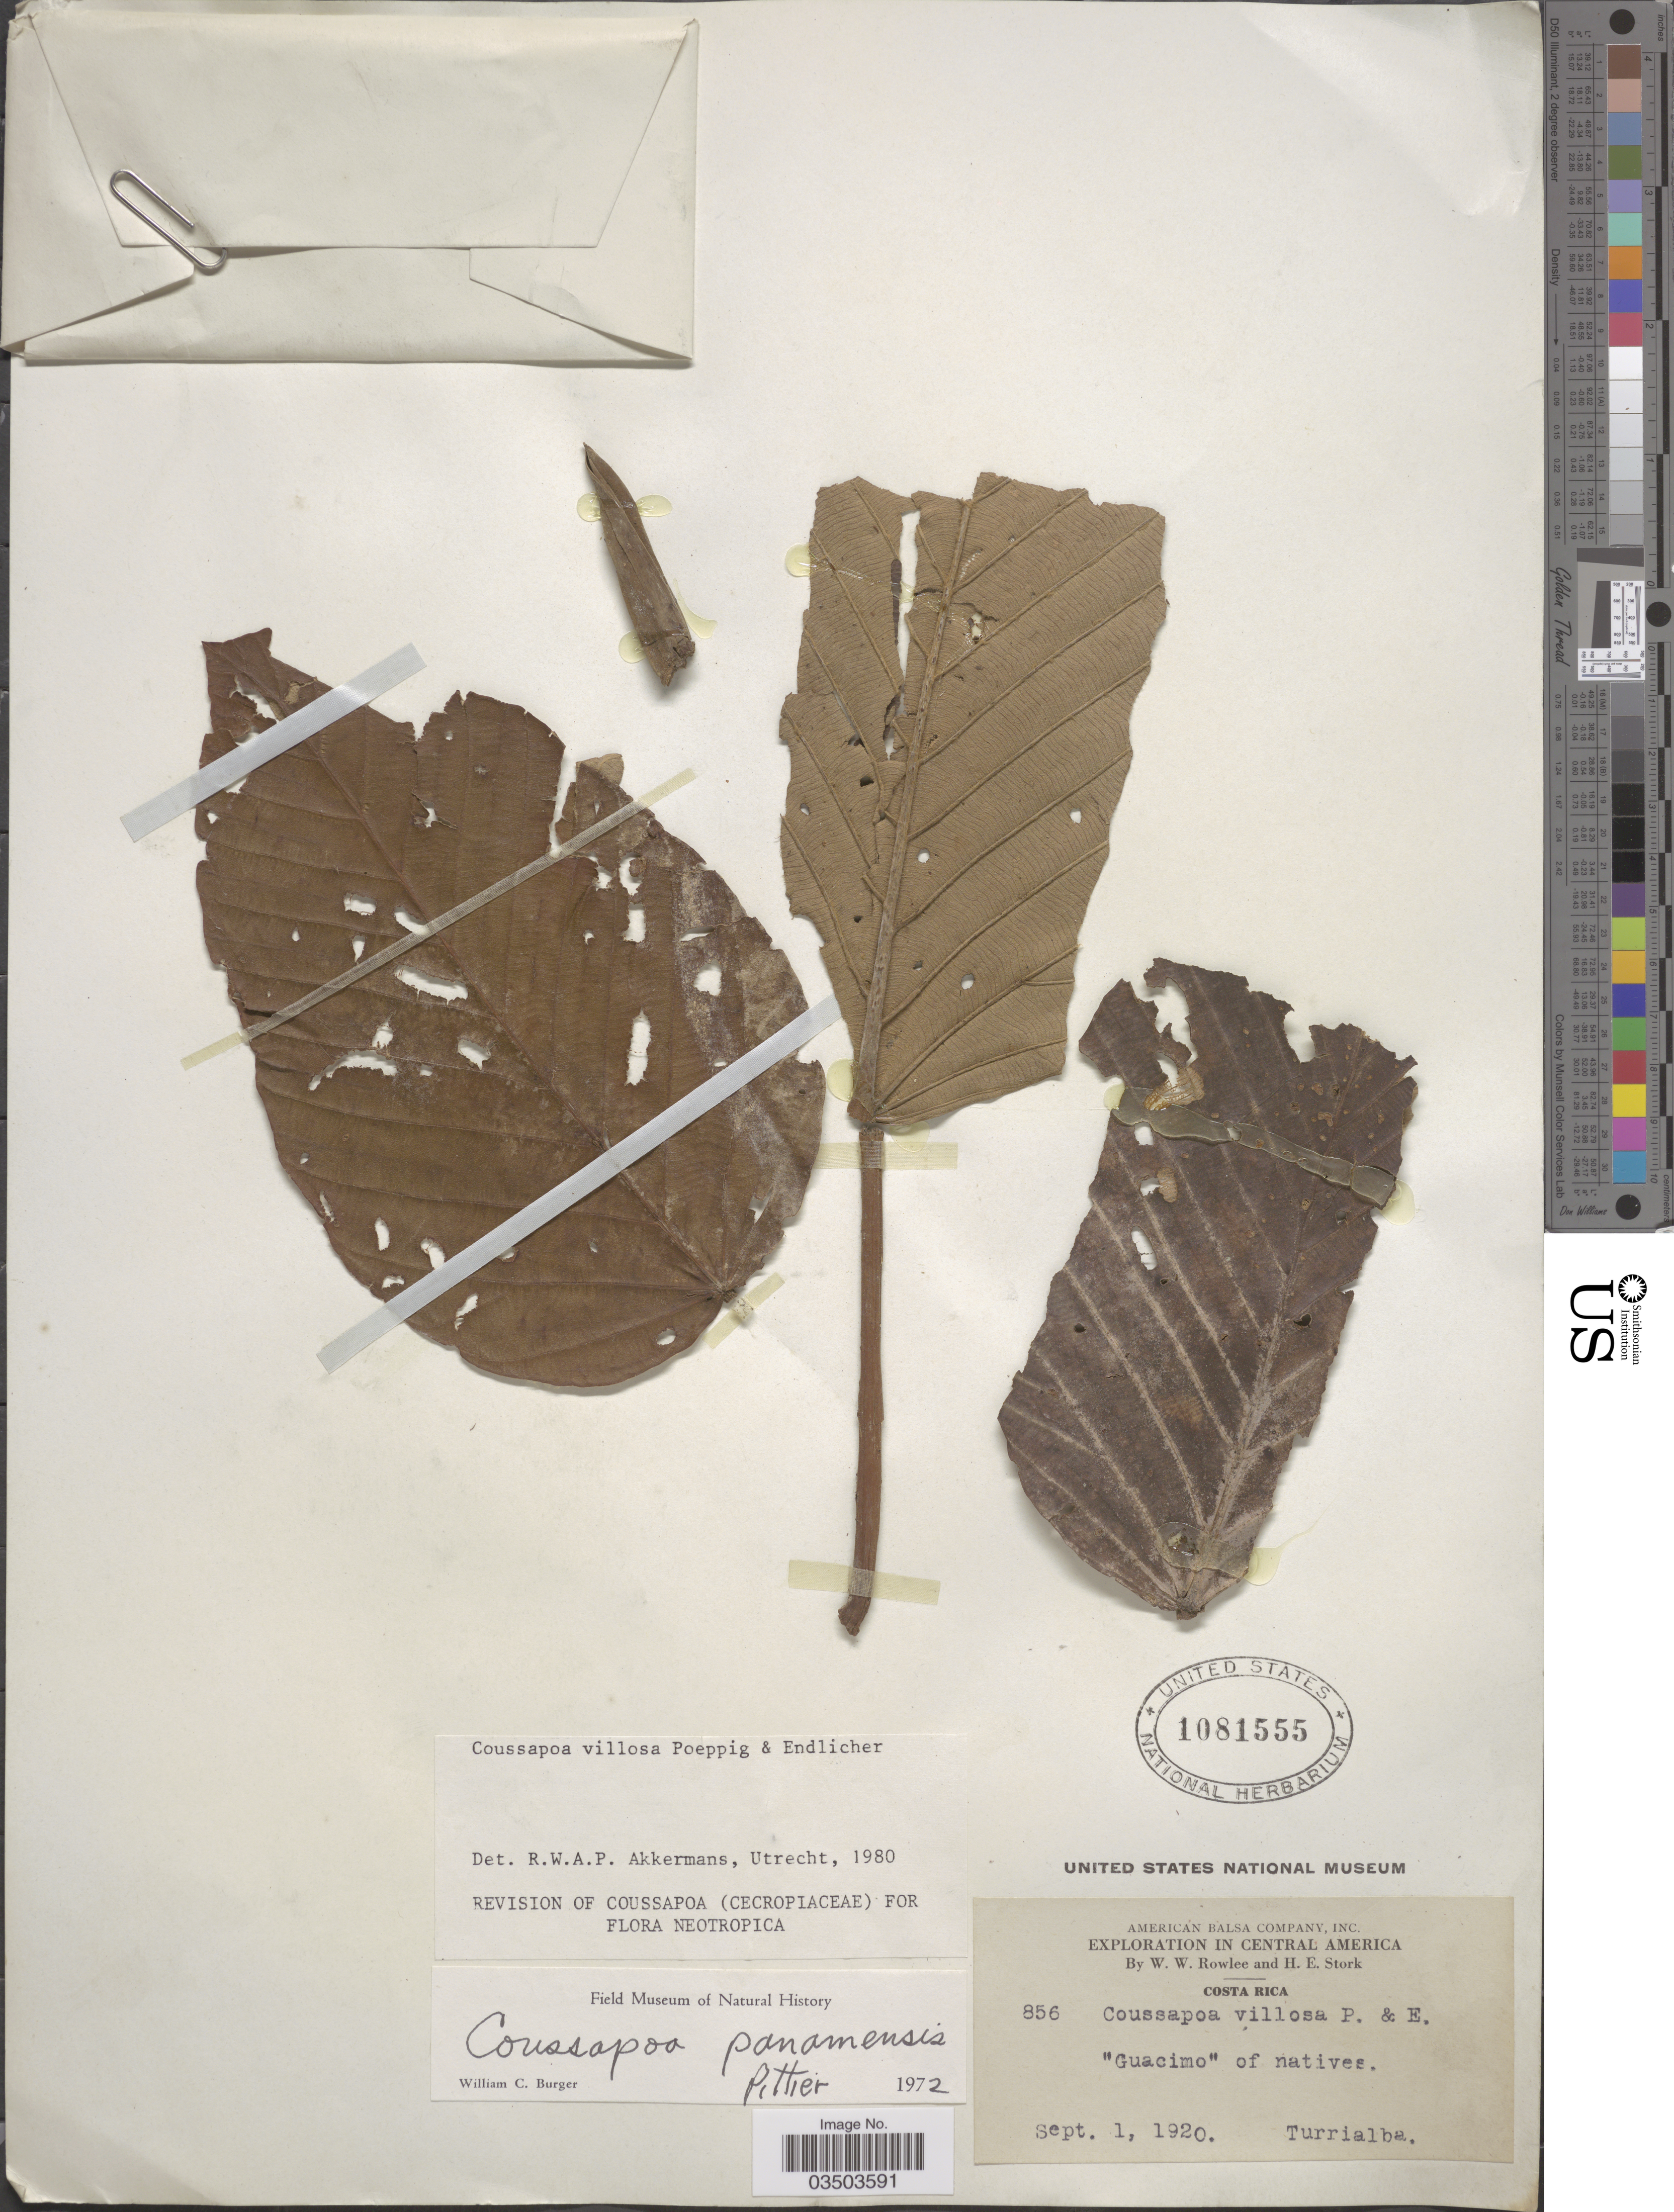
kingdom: Plantae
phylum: Tracheophyta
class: Magnoliopsida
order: Rosales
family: Urticaceae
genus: Coussapoa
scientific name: Coussapoa villosa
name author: Poepp. & Endl.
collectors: W. W. Rowlee & H. E. Stork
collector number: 856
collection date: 1920-09-01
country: Costa Rica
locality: Turrialba.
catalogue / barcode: US 1081555